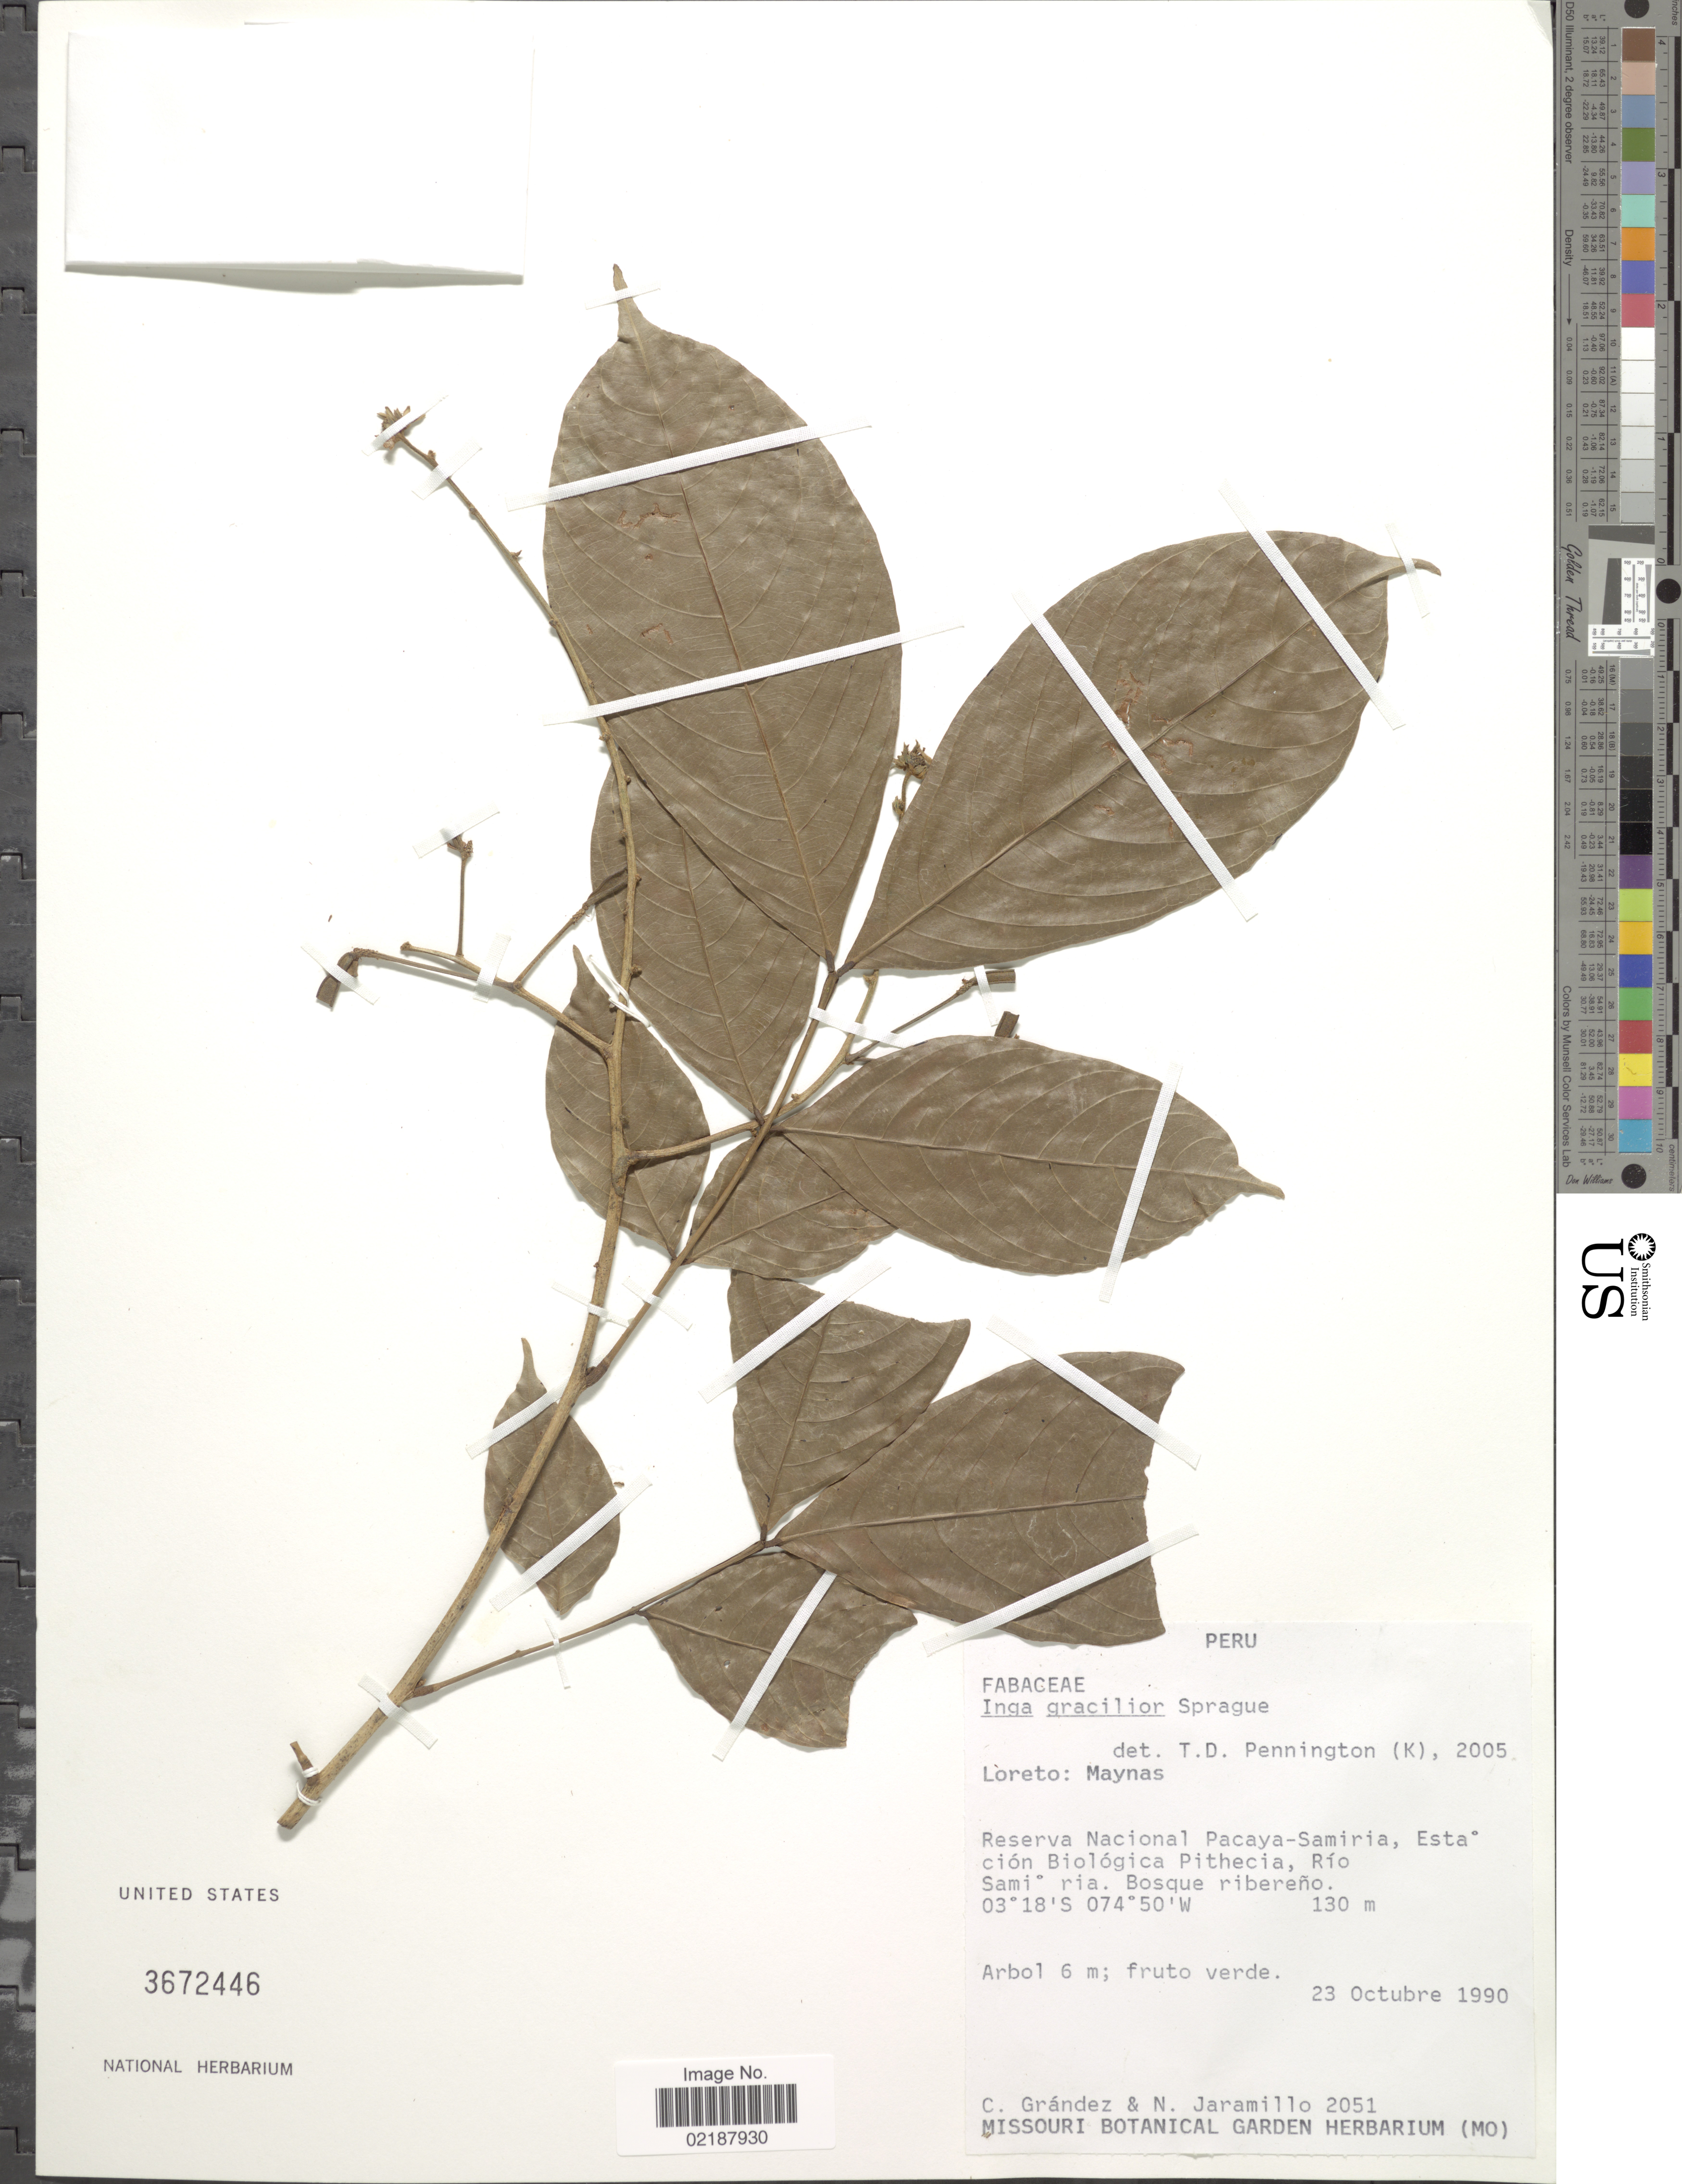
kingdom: Plantae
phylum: Tracheophyta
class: Magnoliopsida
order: Fabales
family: Fabaceae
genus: Inga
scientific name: Inga gracilior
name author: Sprague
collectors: C. Grández & N. Jaramillo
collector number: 2051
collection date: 1990-10-23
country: Peru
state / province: Loreto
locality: Loreto: Maynas, Reserva Nacional Pacaya-Samiria, Estacion Biologica Pithecia, Rio Sami, ria Bosque ribereño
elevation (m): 130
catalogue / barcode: US 3672446